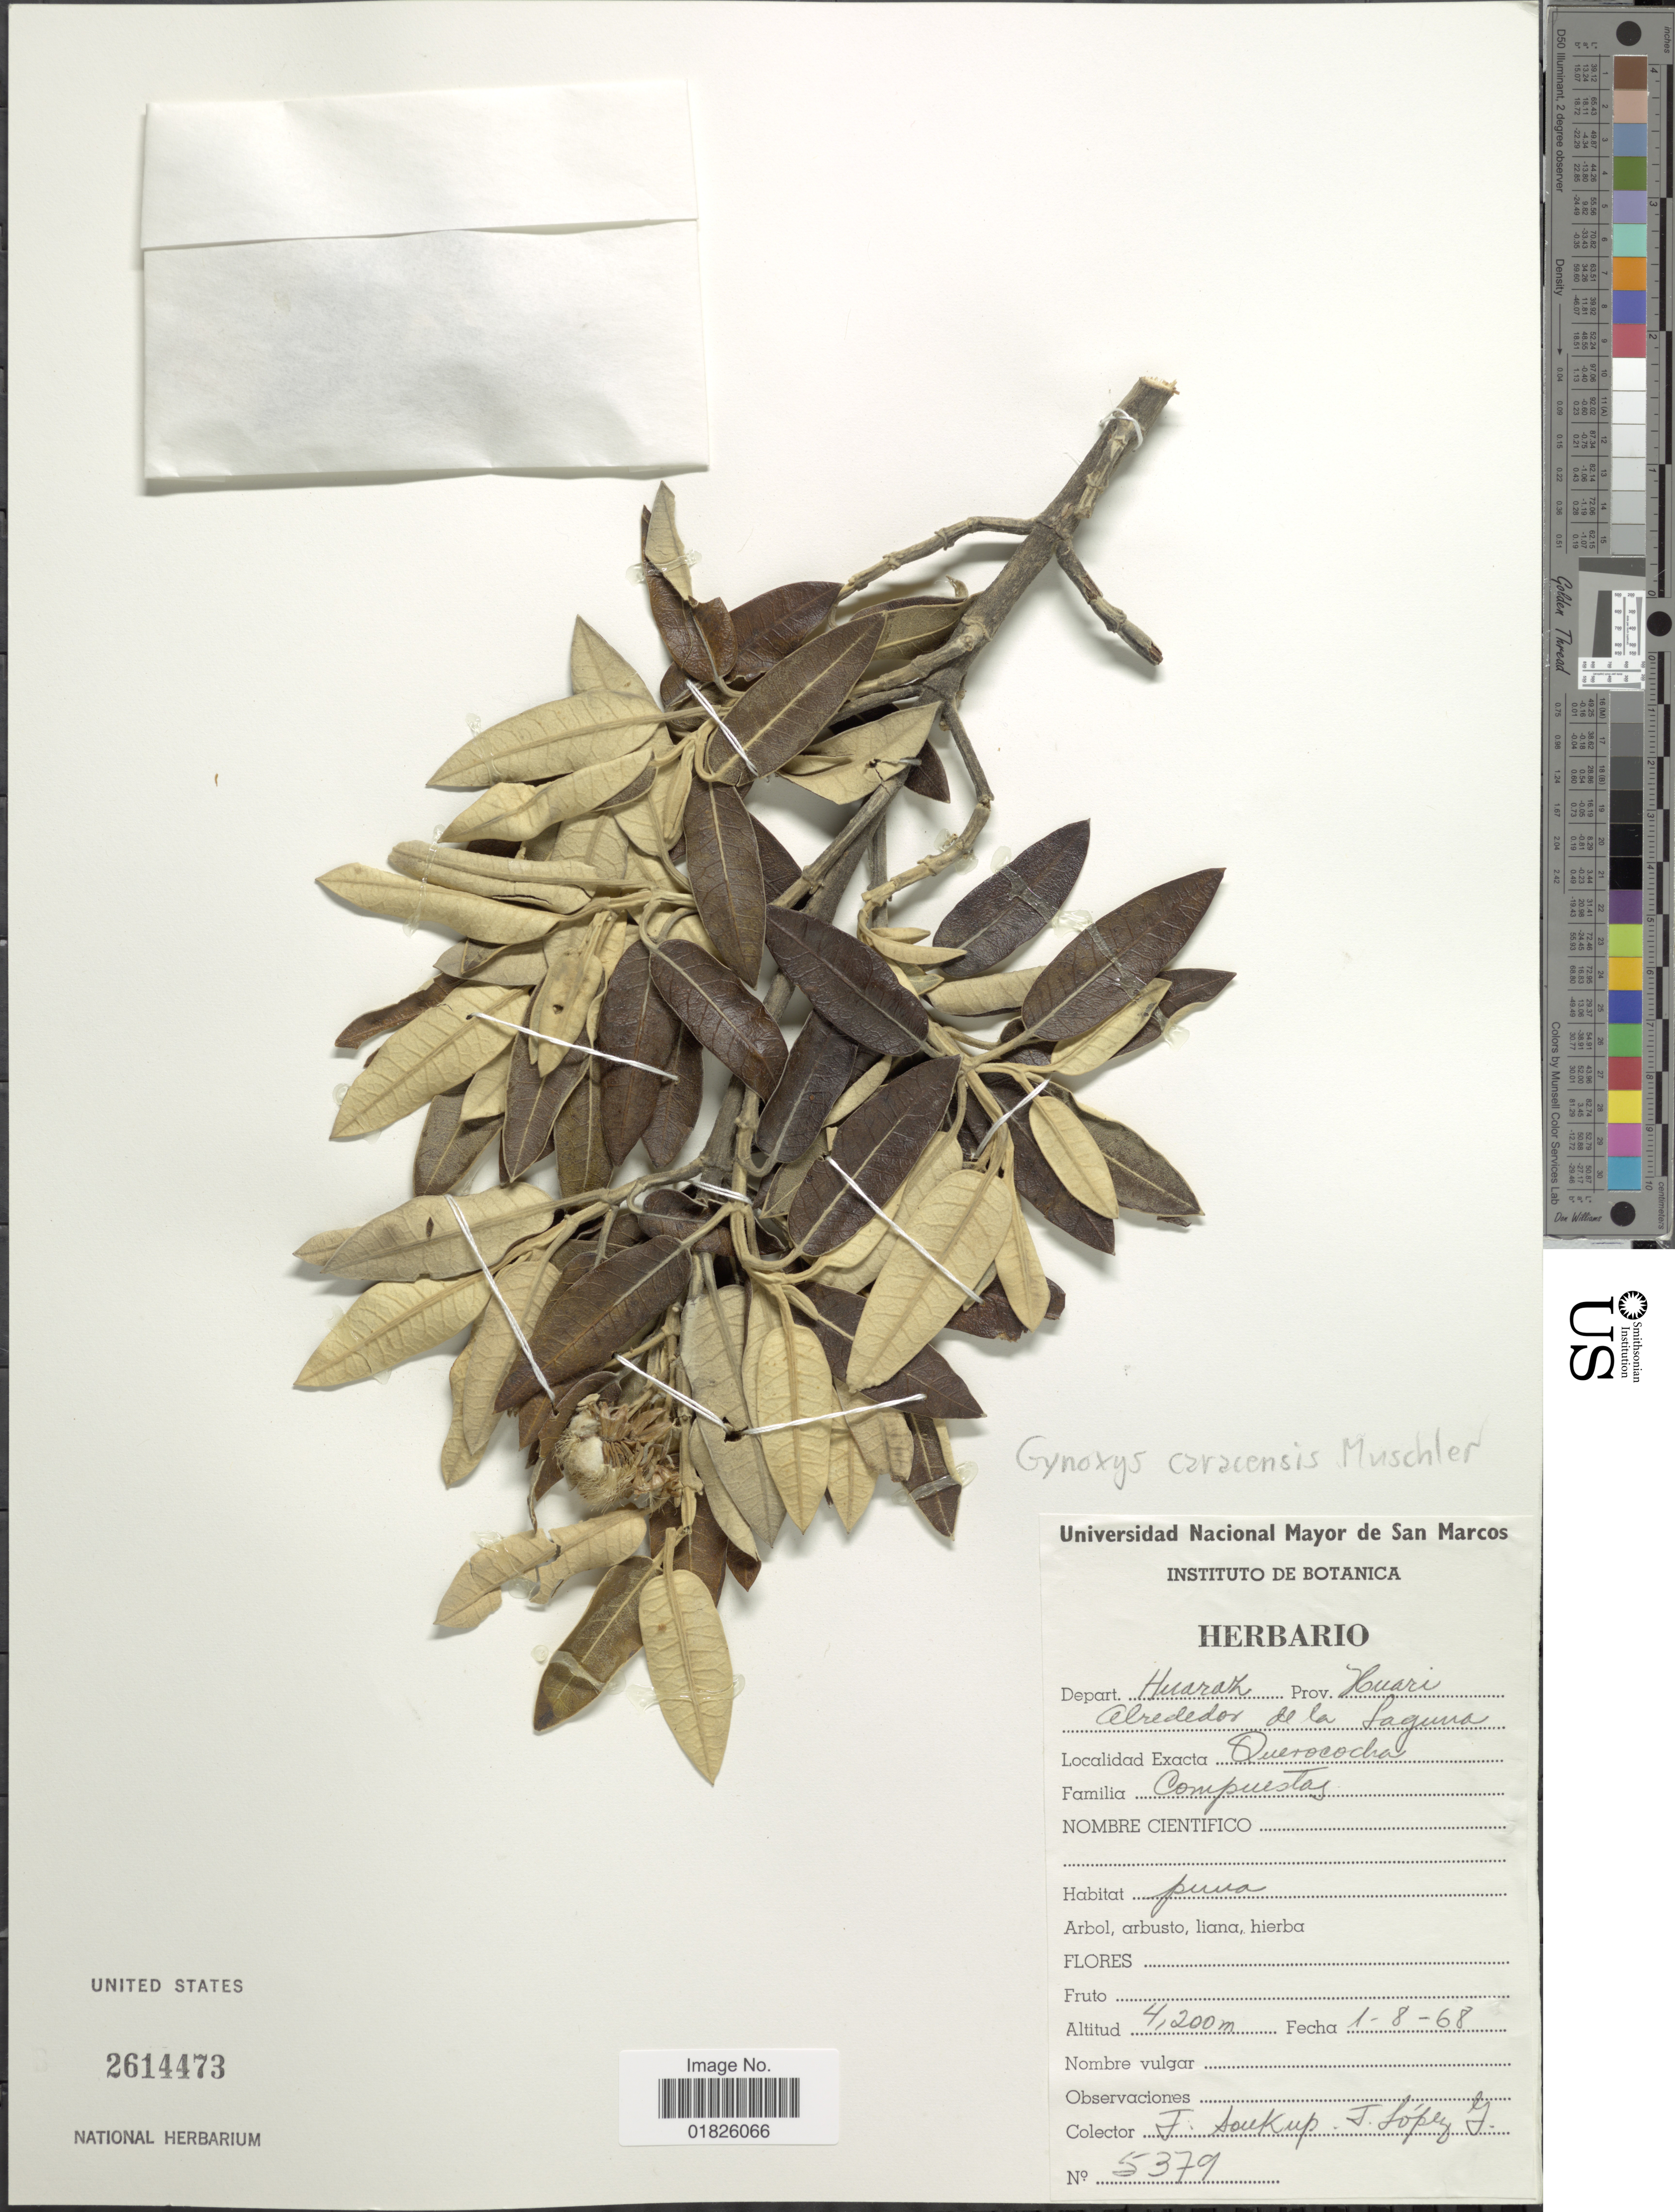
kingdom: Plantae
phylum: Tracheophyta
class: Magnoliopsida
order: Asterales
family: Asteraceae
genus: Gynoxys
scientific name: Gynoxys caracensis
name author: Muschl.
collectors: J. Soukop & J. López G.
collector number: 5379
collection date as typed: Transcribed d/m/y: 1/8/68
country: Peru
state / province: Ancash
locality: Alrededor de la Laguna de Querococha, Prov. Huari, Depart. Huaraz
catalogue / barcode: US 2614473